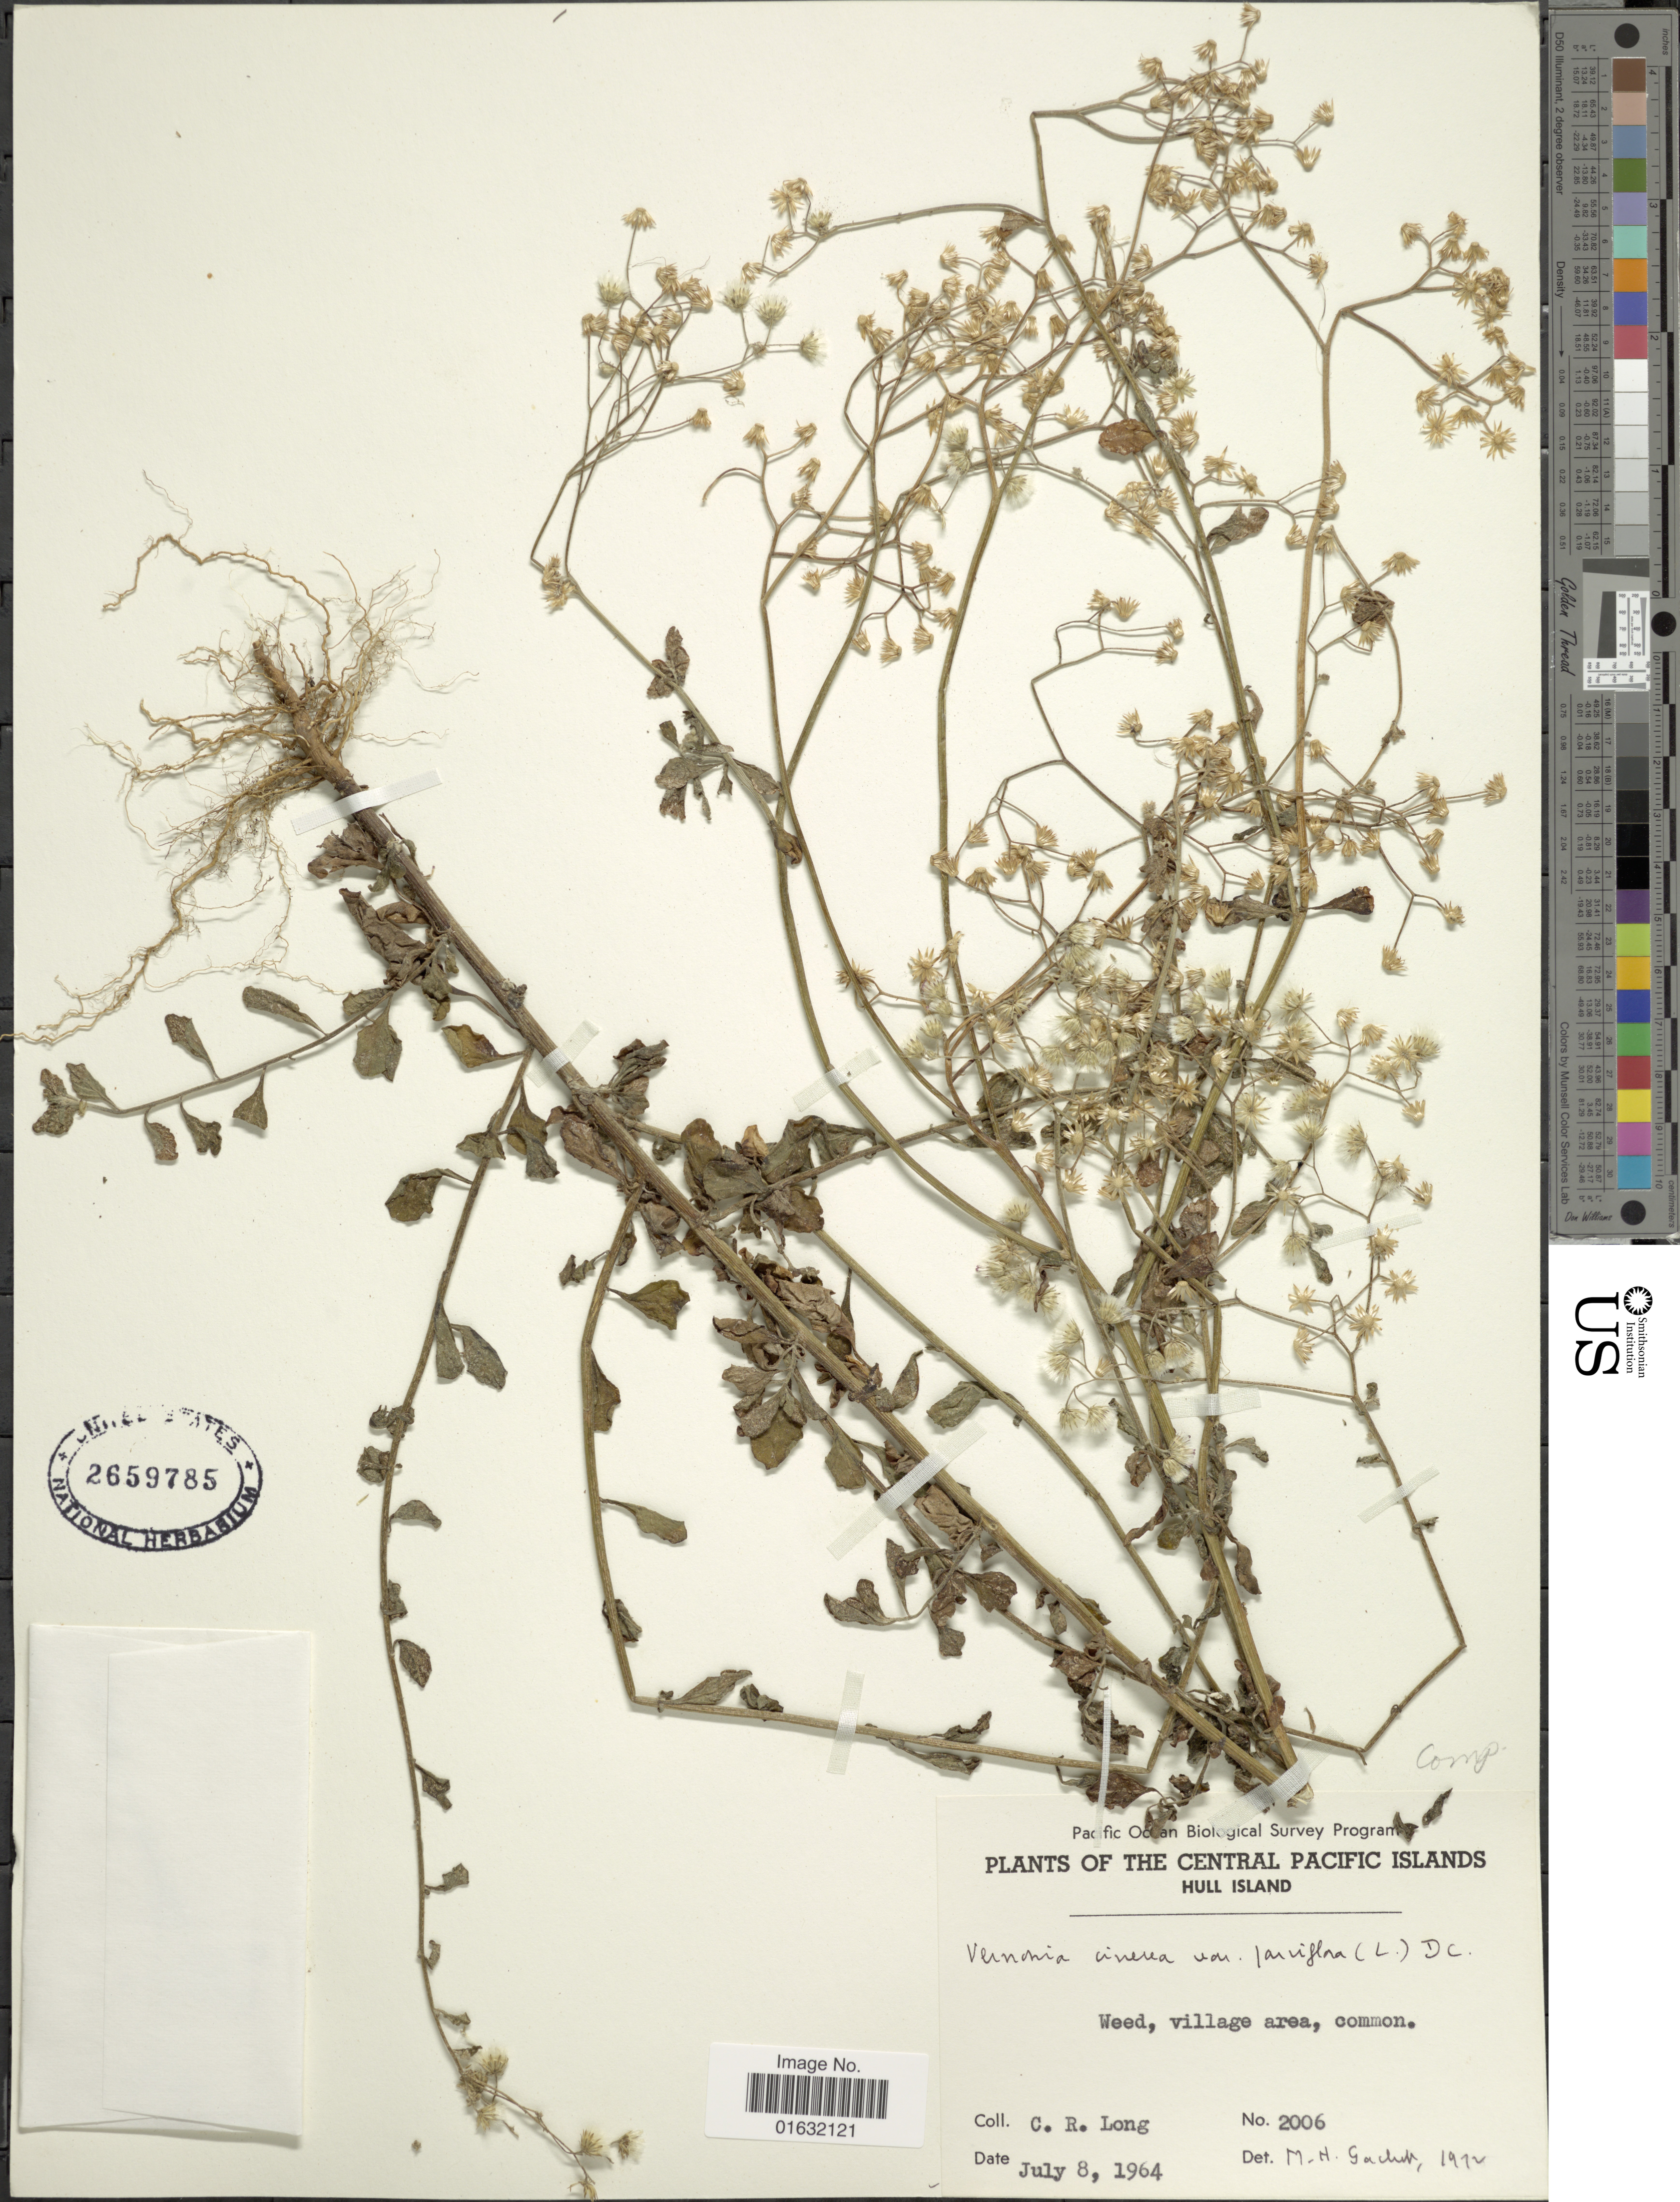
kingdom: Plantae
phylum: Tracheophyta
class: Magnoliopsida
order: Asterales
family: Asteraceae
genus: Cyanthillium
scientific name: Cyanthillium cinereum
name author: (L.) H. Rob.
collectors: C. R. Long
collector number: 2006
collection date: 1964-07-08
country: Central Am. Pac. Islands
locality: The Central Pacific Islands, Hull Island, Weed, village area, common.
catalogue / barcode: US 2659785